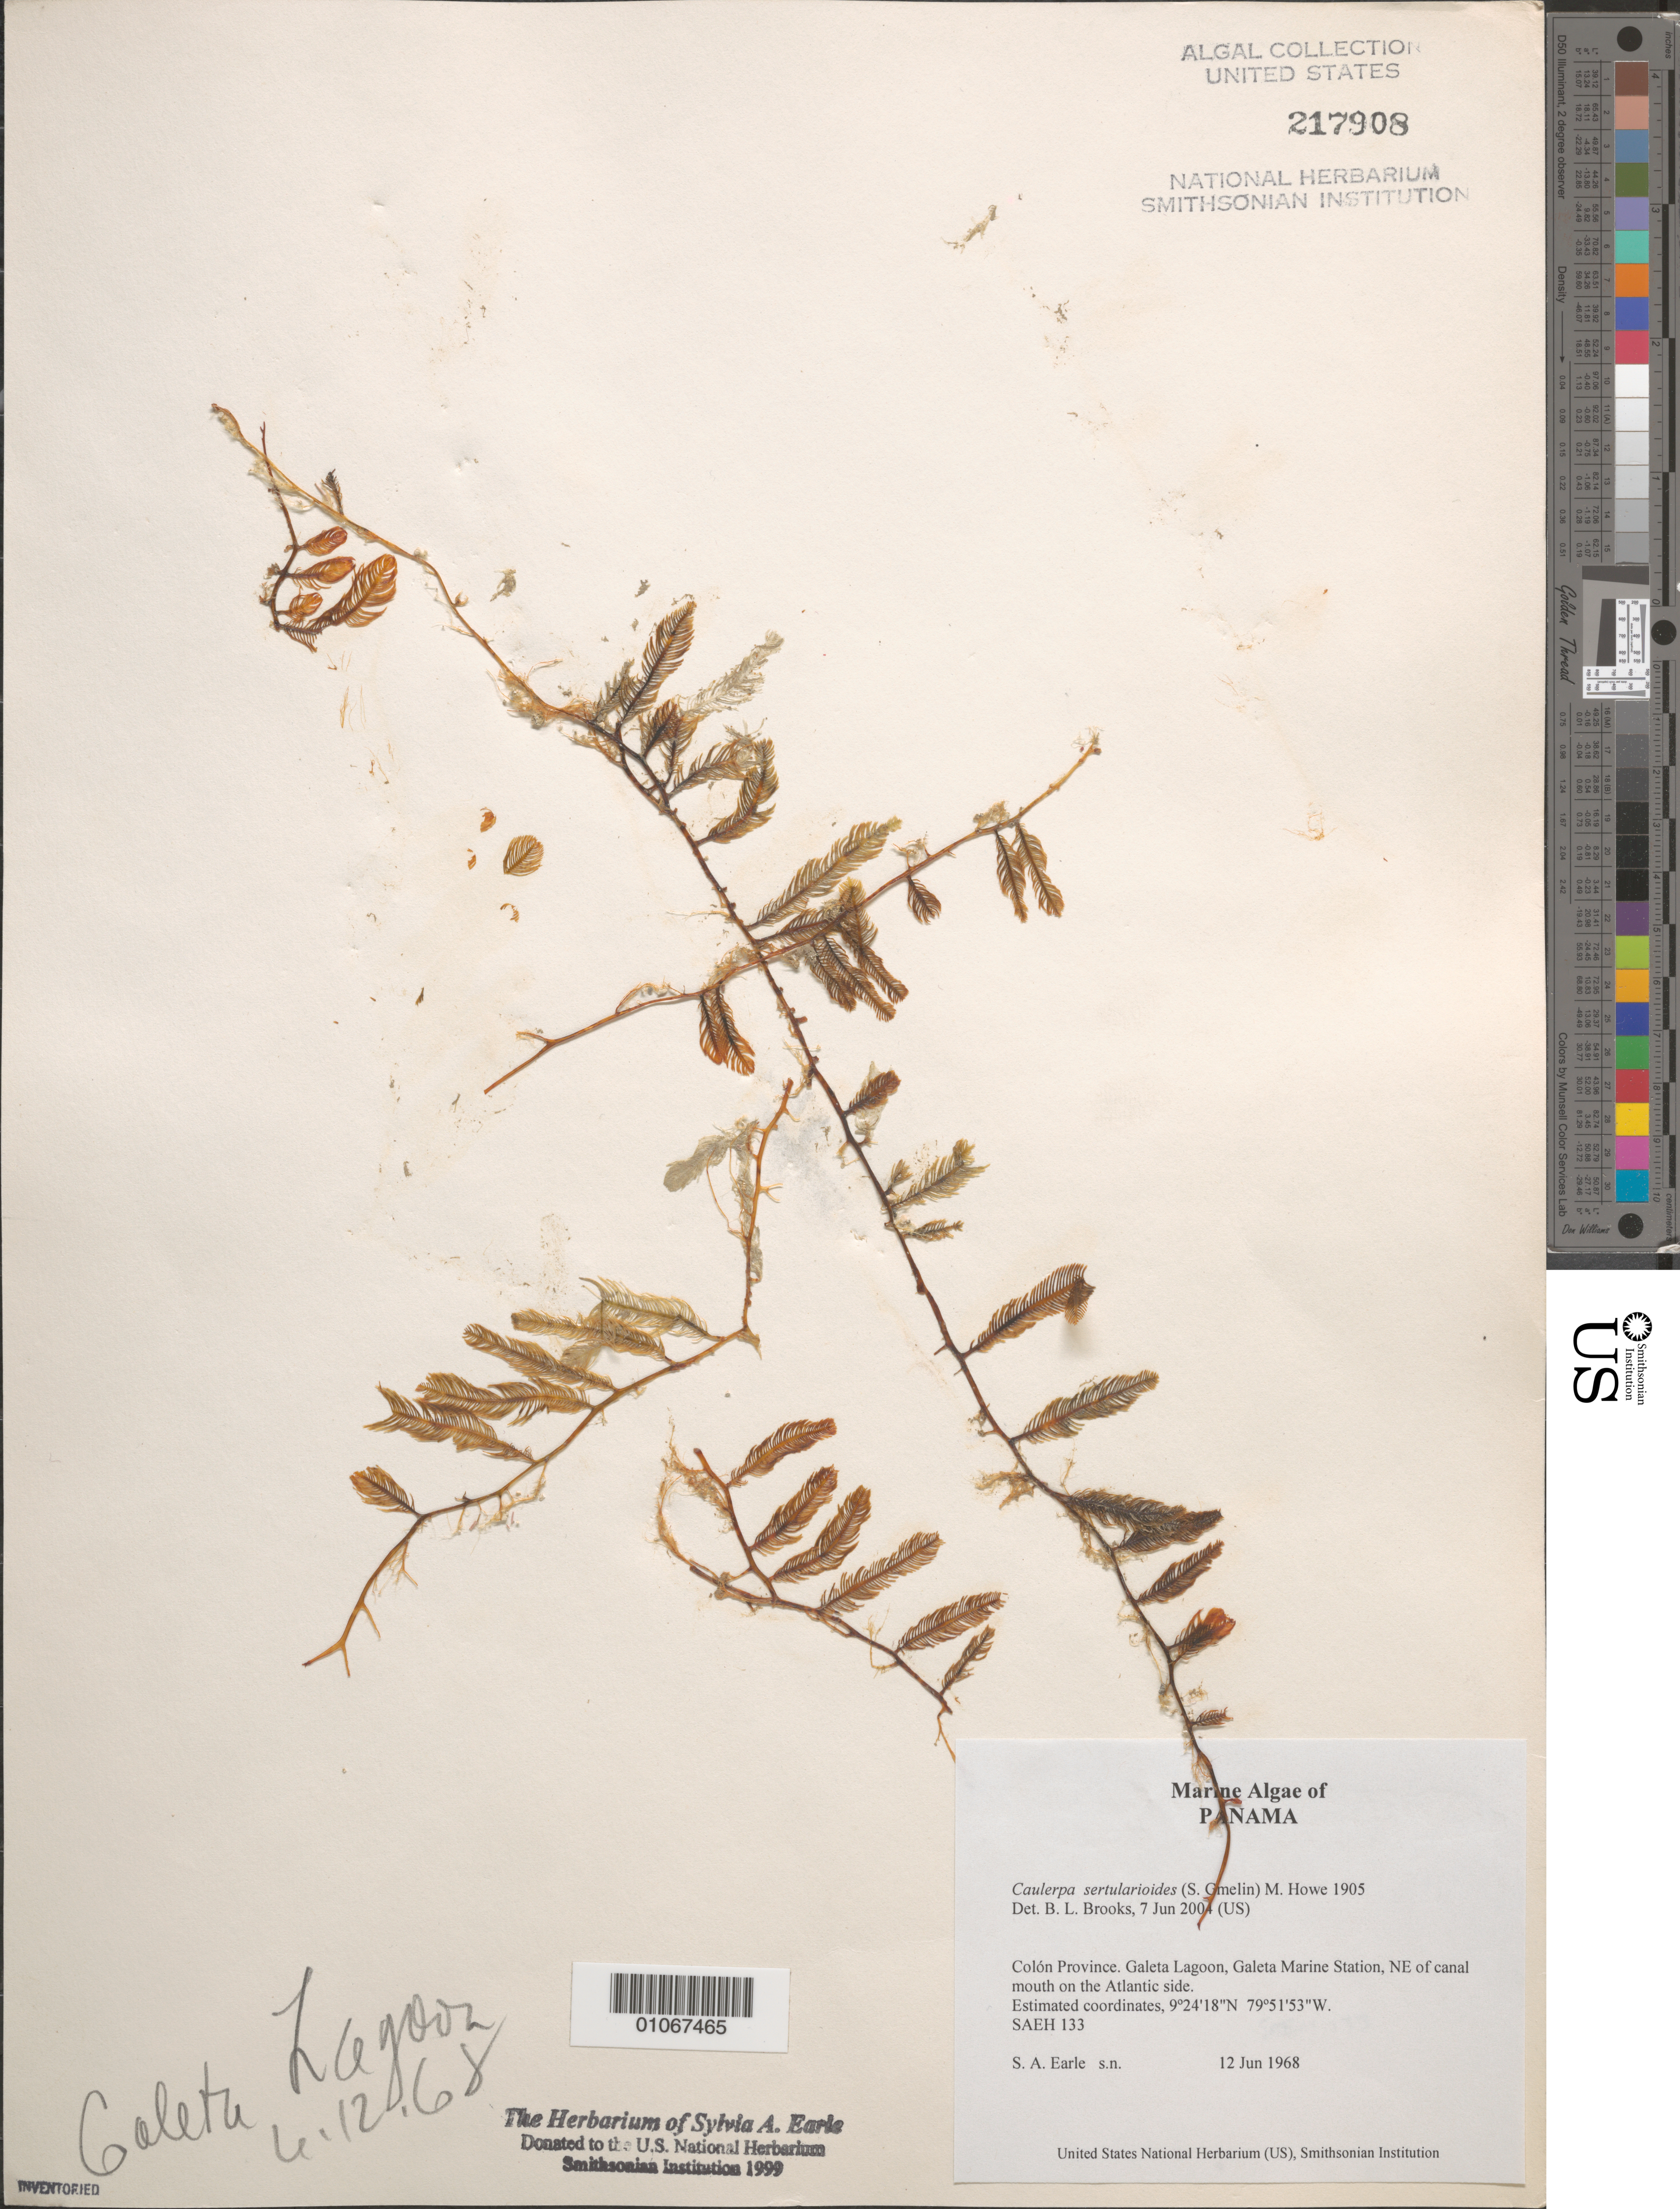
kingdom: Plantae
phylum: Chlorophyta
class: Ulvophyceae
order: Bryopsidales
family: Caulerpaceae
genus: Caulerpa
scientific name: Caulerpa sertularioides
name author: (S.G. Gmel.) M. Howe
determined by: Brooks, B. L., (BOT), Smithsonian Institution - National Museum of Natural History (UNITED STATES)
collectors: S. A. Earle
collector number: SAEH 133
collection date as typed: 12 Jun 1968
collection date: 1968-06-12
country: Panama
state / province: Colón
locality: Galeta Lagoon, Galeta Marine Station, northeast of canal mouth on Atlantic Ocean side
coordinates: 9 24'18"N, 79 51'53"W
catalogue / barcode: US 217908